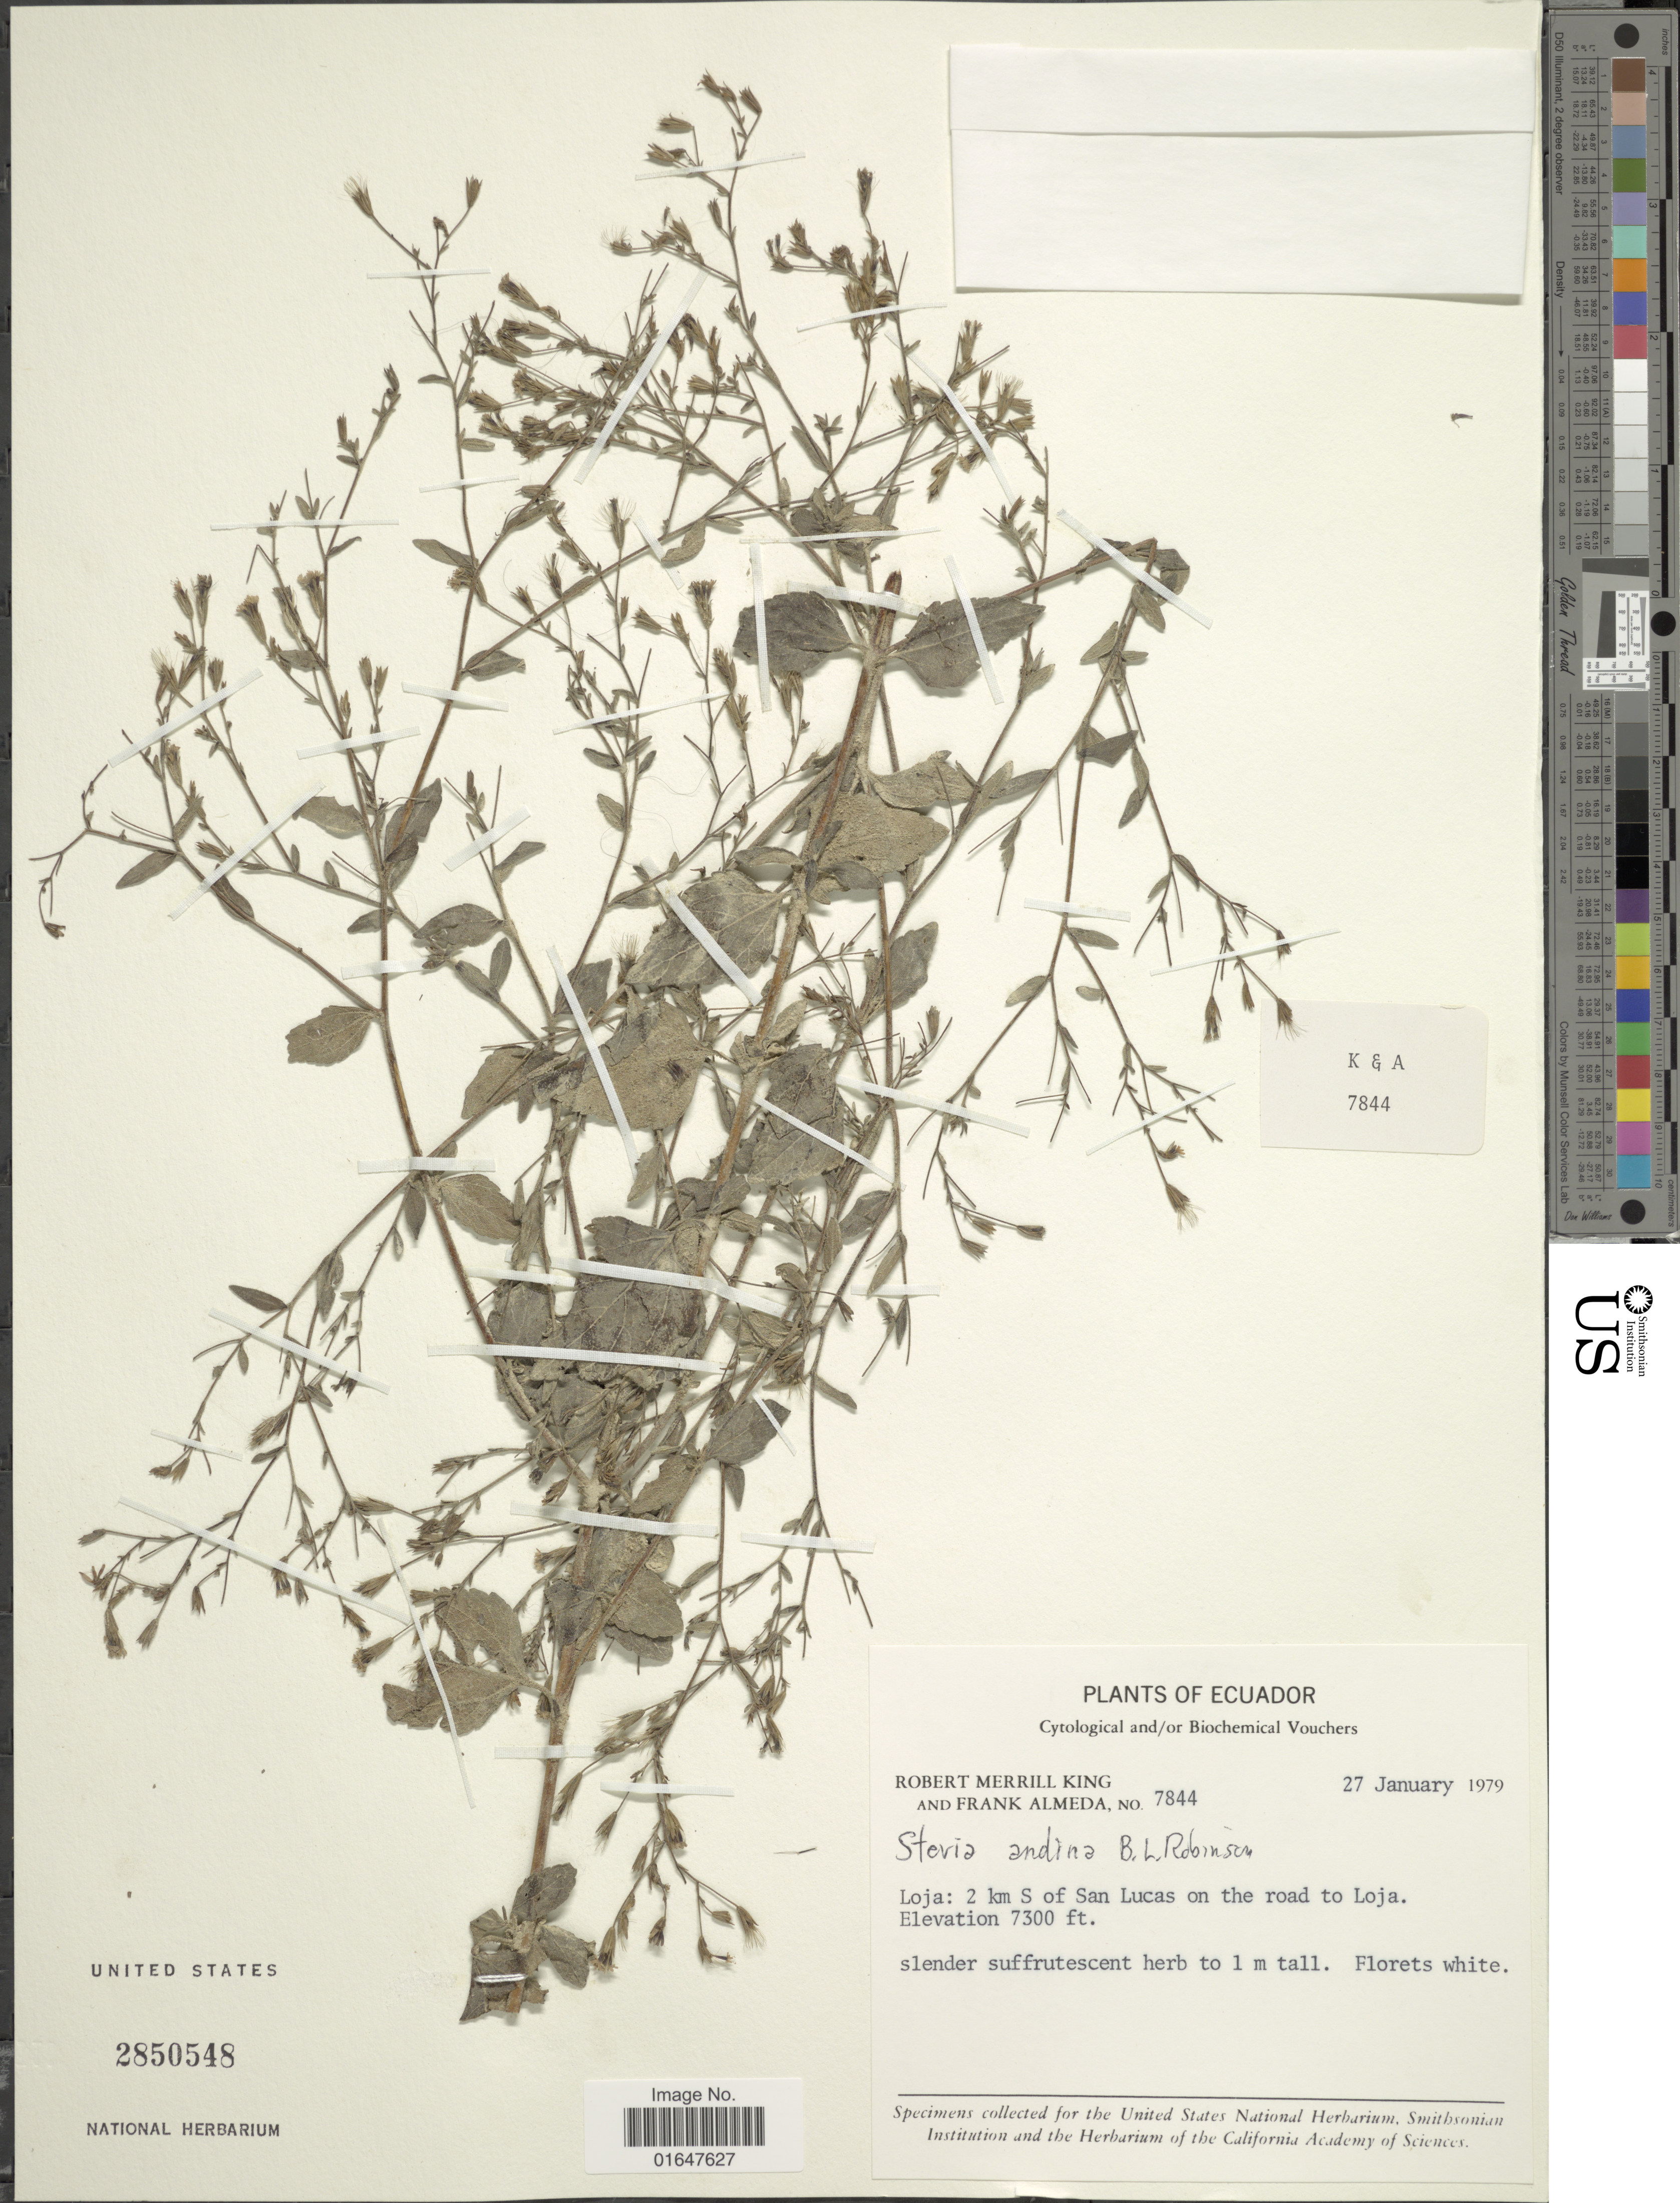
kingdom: Plantae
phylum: Tracheophyta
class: Magnoliopsida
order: Asterales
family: Asteraceae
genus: Stevia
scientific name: Stevia andina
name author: B.L. Rob.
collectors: R. M. King & F. Almeda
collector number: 7844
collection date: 1979-01-27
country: Ecuador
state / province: Loja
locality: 2 km S of San Lucas on the road to Loja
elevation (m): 2225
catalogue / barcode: US 2850548